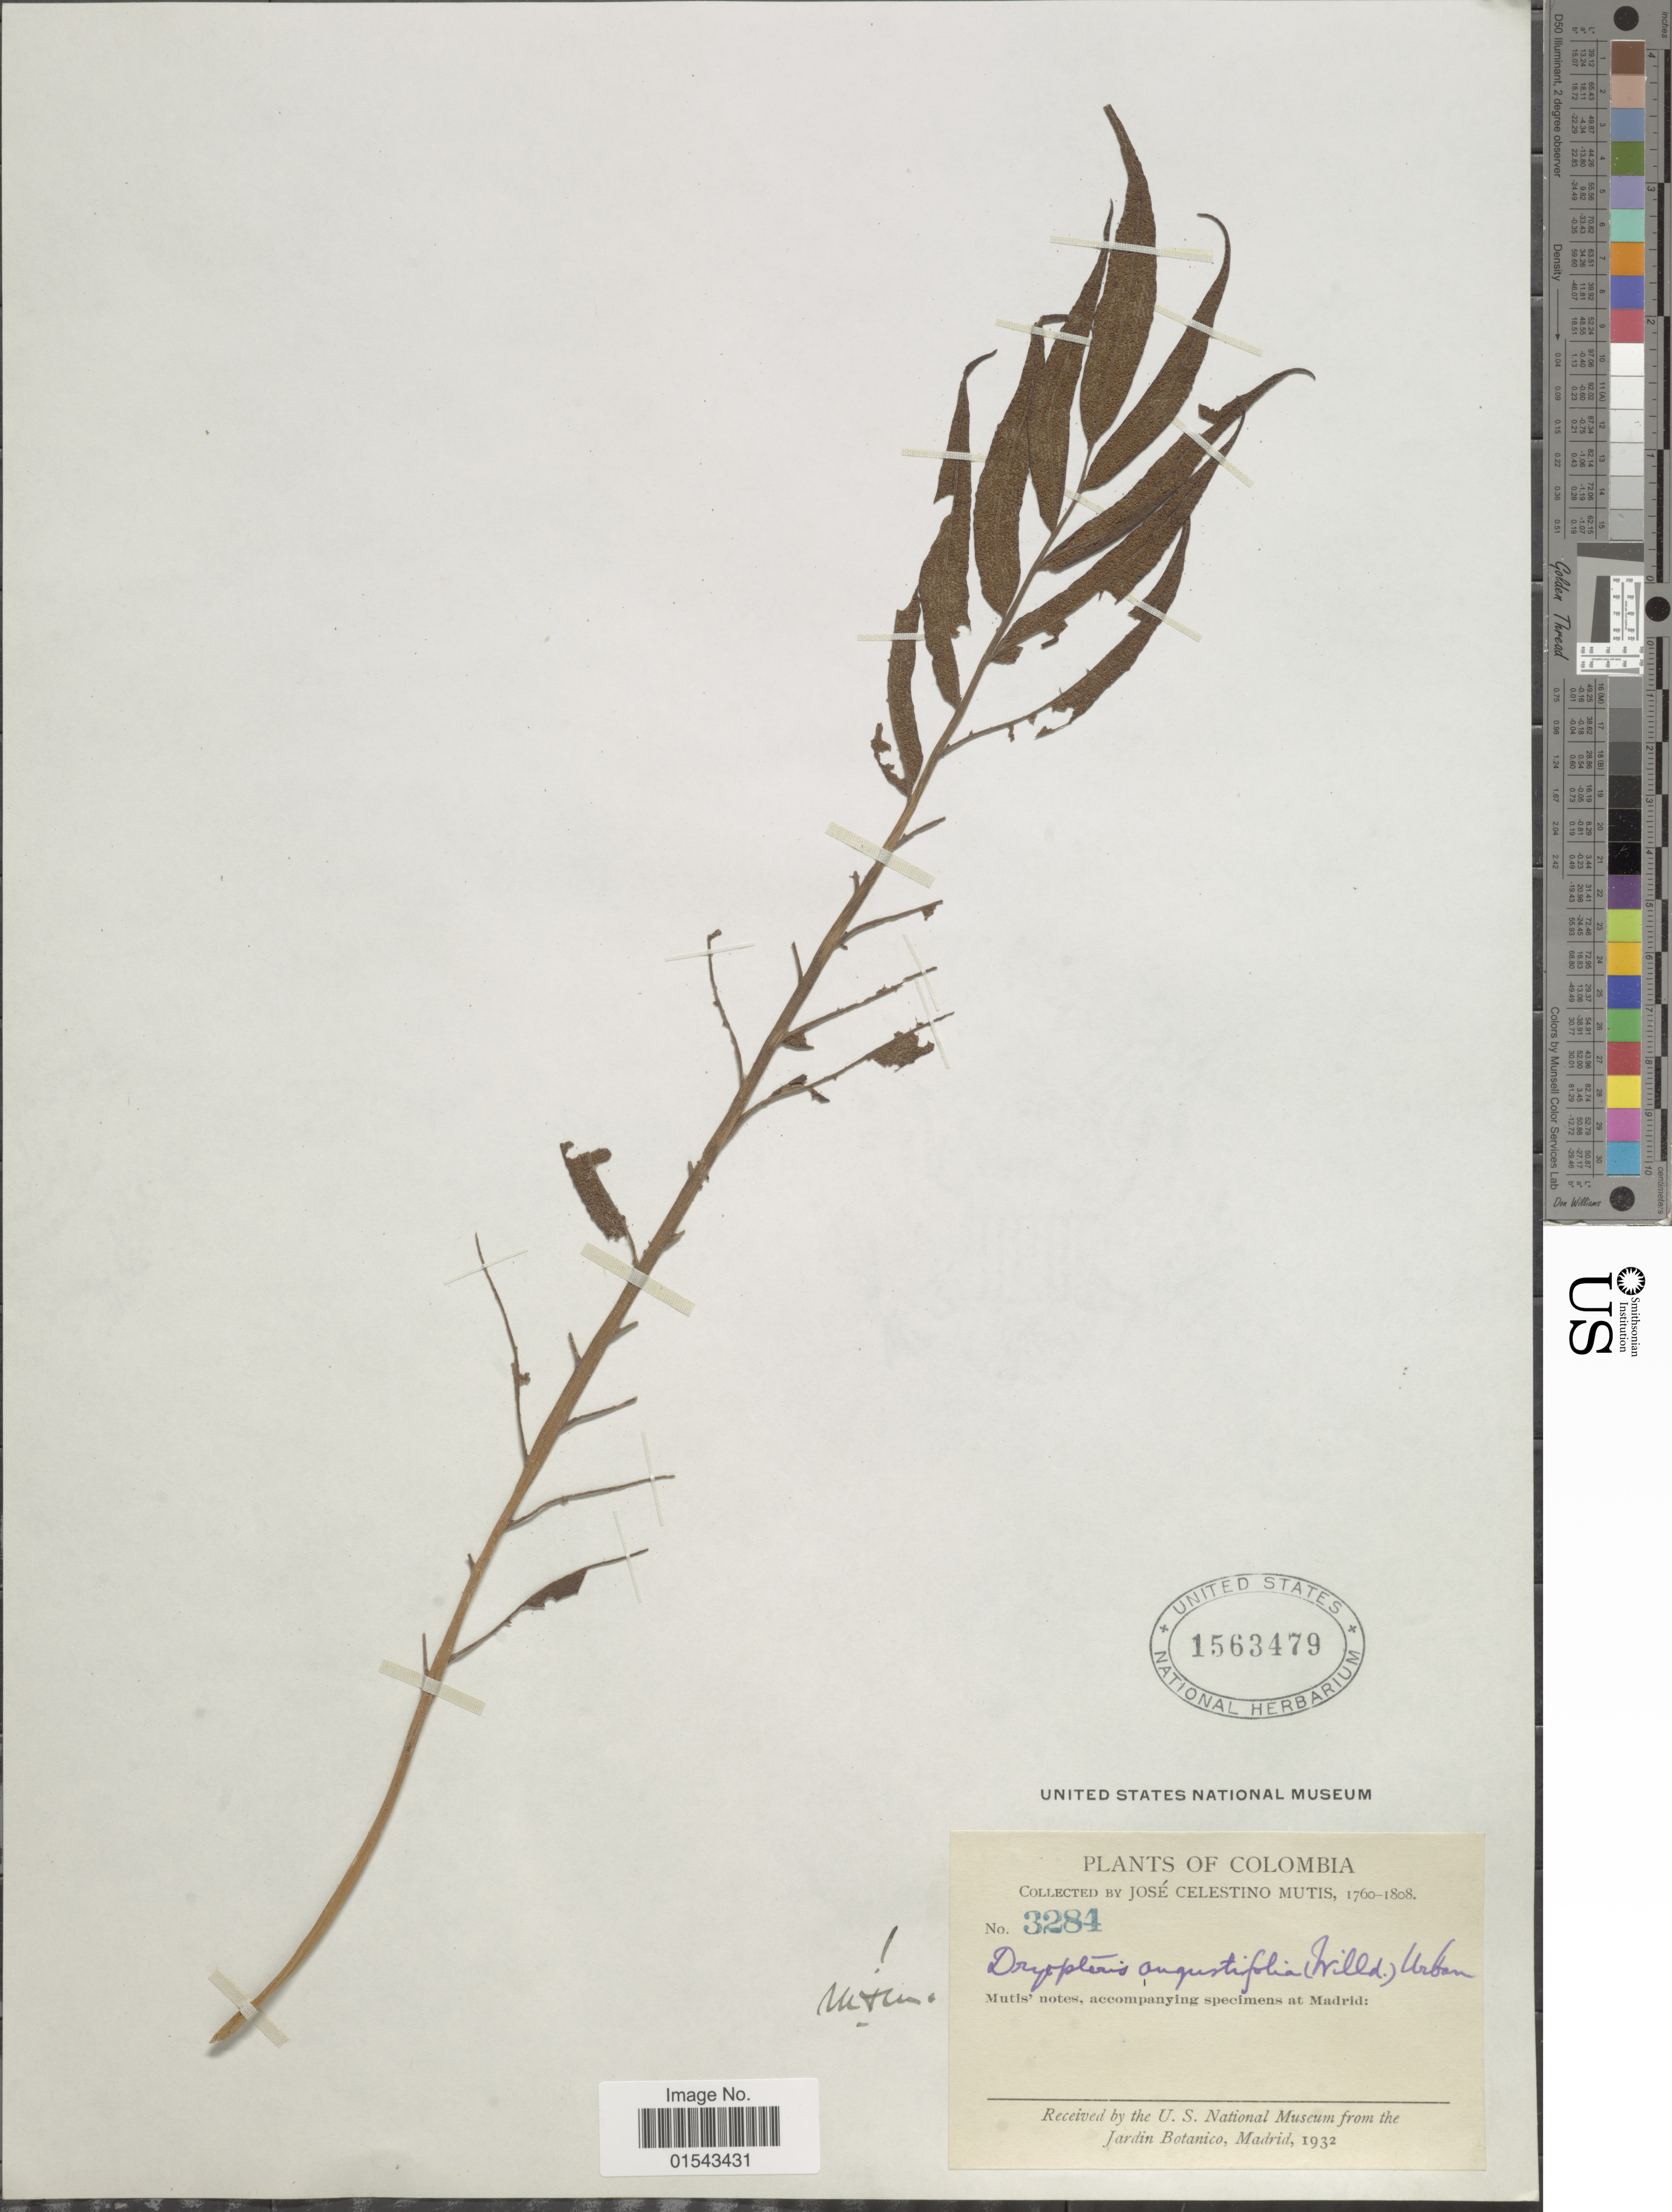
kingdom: Plantae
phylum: Tracheophyta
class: Polypodiopsida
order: Polypodiales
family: Thelypteridaceae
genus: Meniscium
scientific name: Meniscium angustifolium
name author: Willd.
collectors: J. C. B. Mutis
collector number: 3284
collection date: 1760/1808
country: Colombia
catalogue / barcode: US 1563479